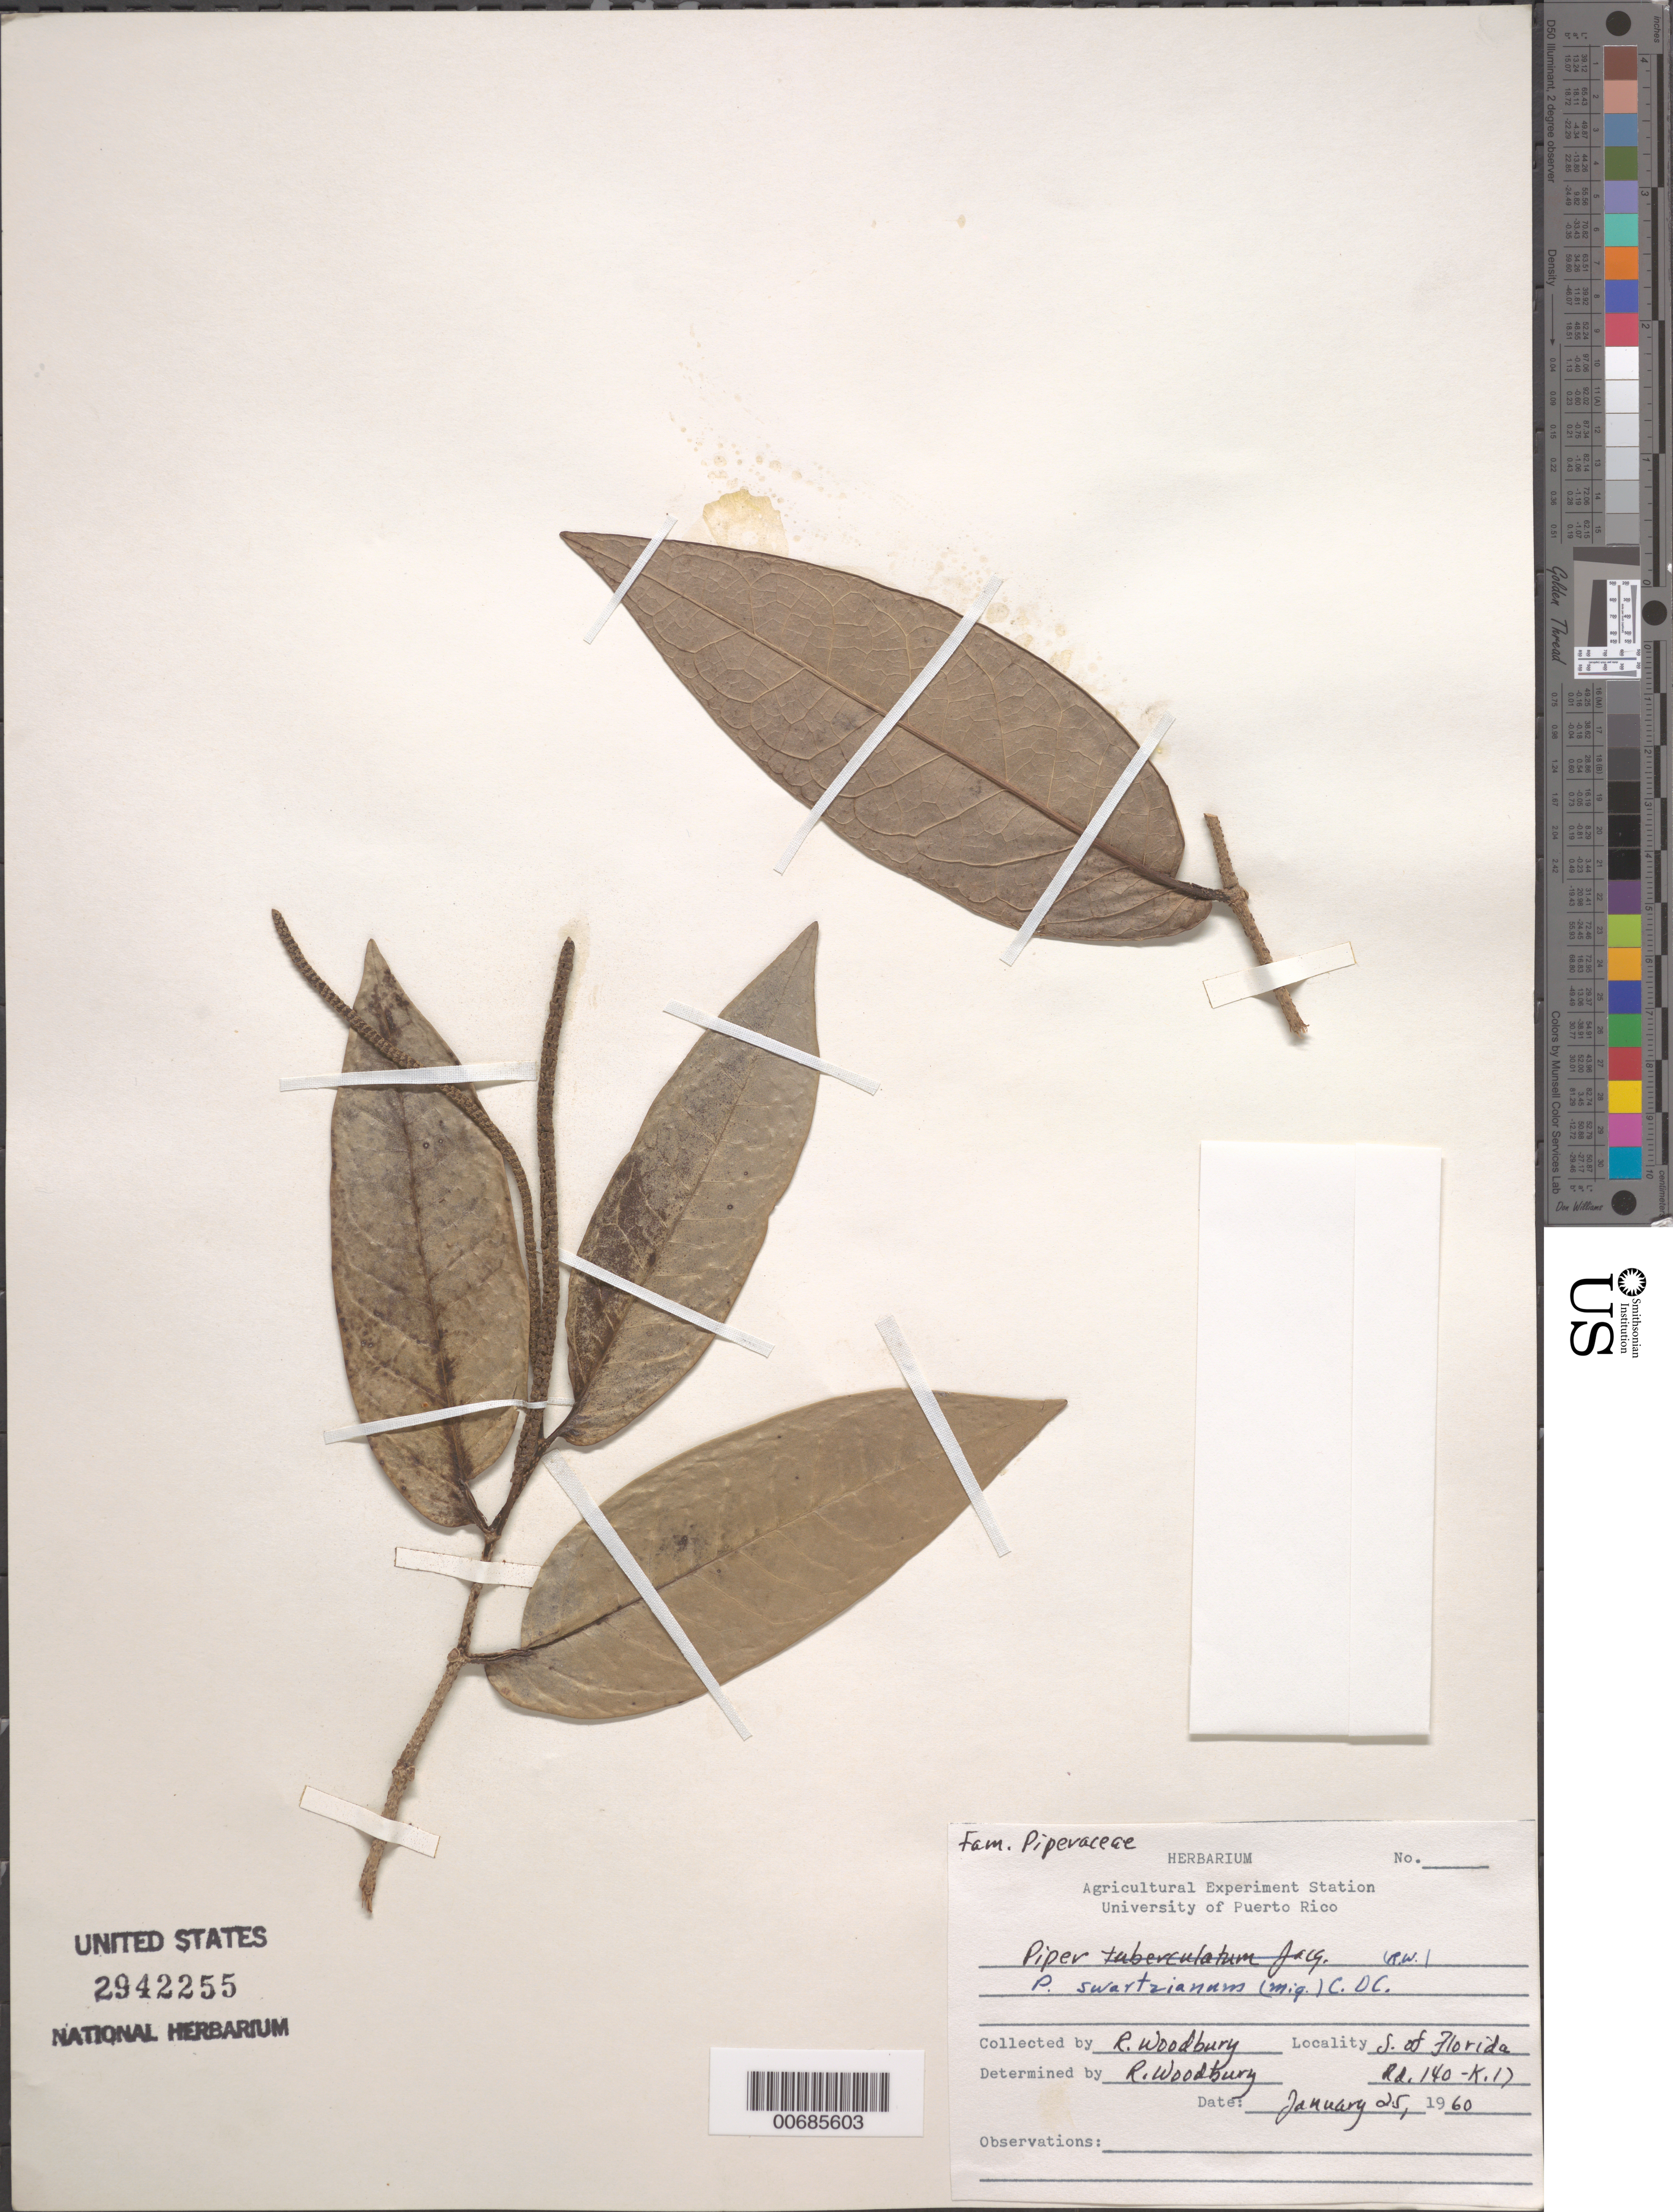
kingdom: Plantae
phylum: Tracheophyta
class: Magnoliopsida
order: Piperales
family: Piperaceae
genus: Piper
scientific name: Piper swartzianum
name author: (Miq.) C. DC.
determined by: Woodbury, R. O.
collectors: R. O. Woodbury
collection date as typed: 25 Jan 1960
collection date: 1960-01-25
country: Puerto Rico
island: Greater Antilles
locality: S. of Florida rd. 140 -K.1)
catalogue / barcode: US 2942255